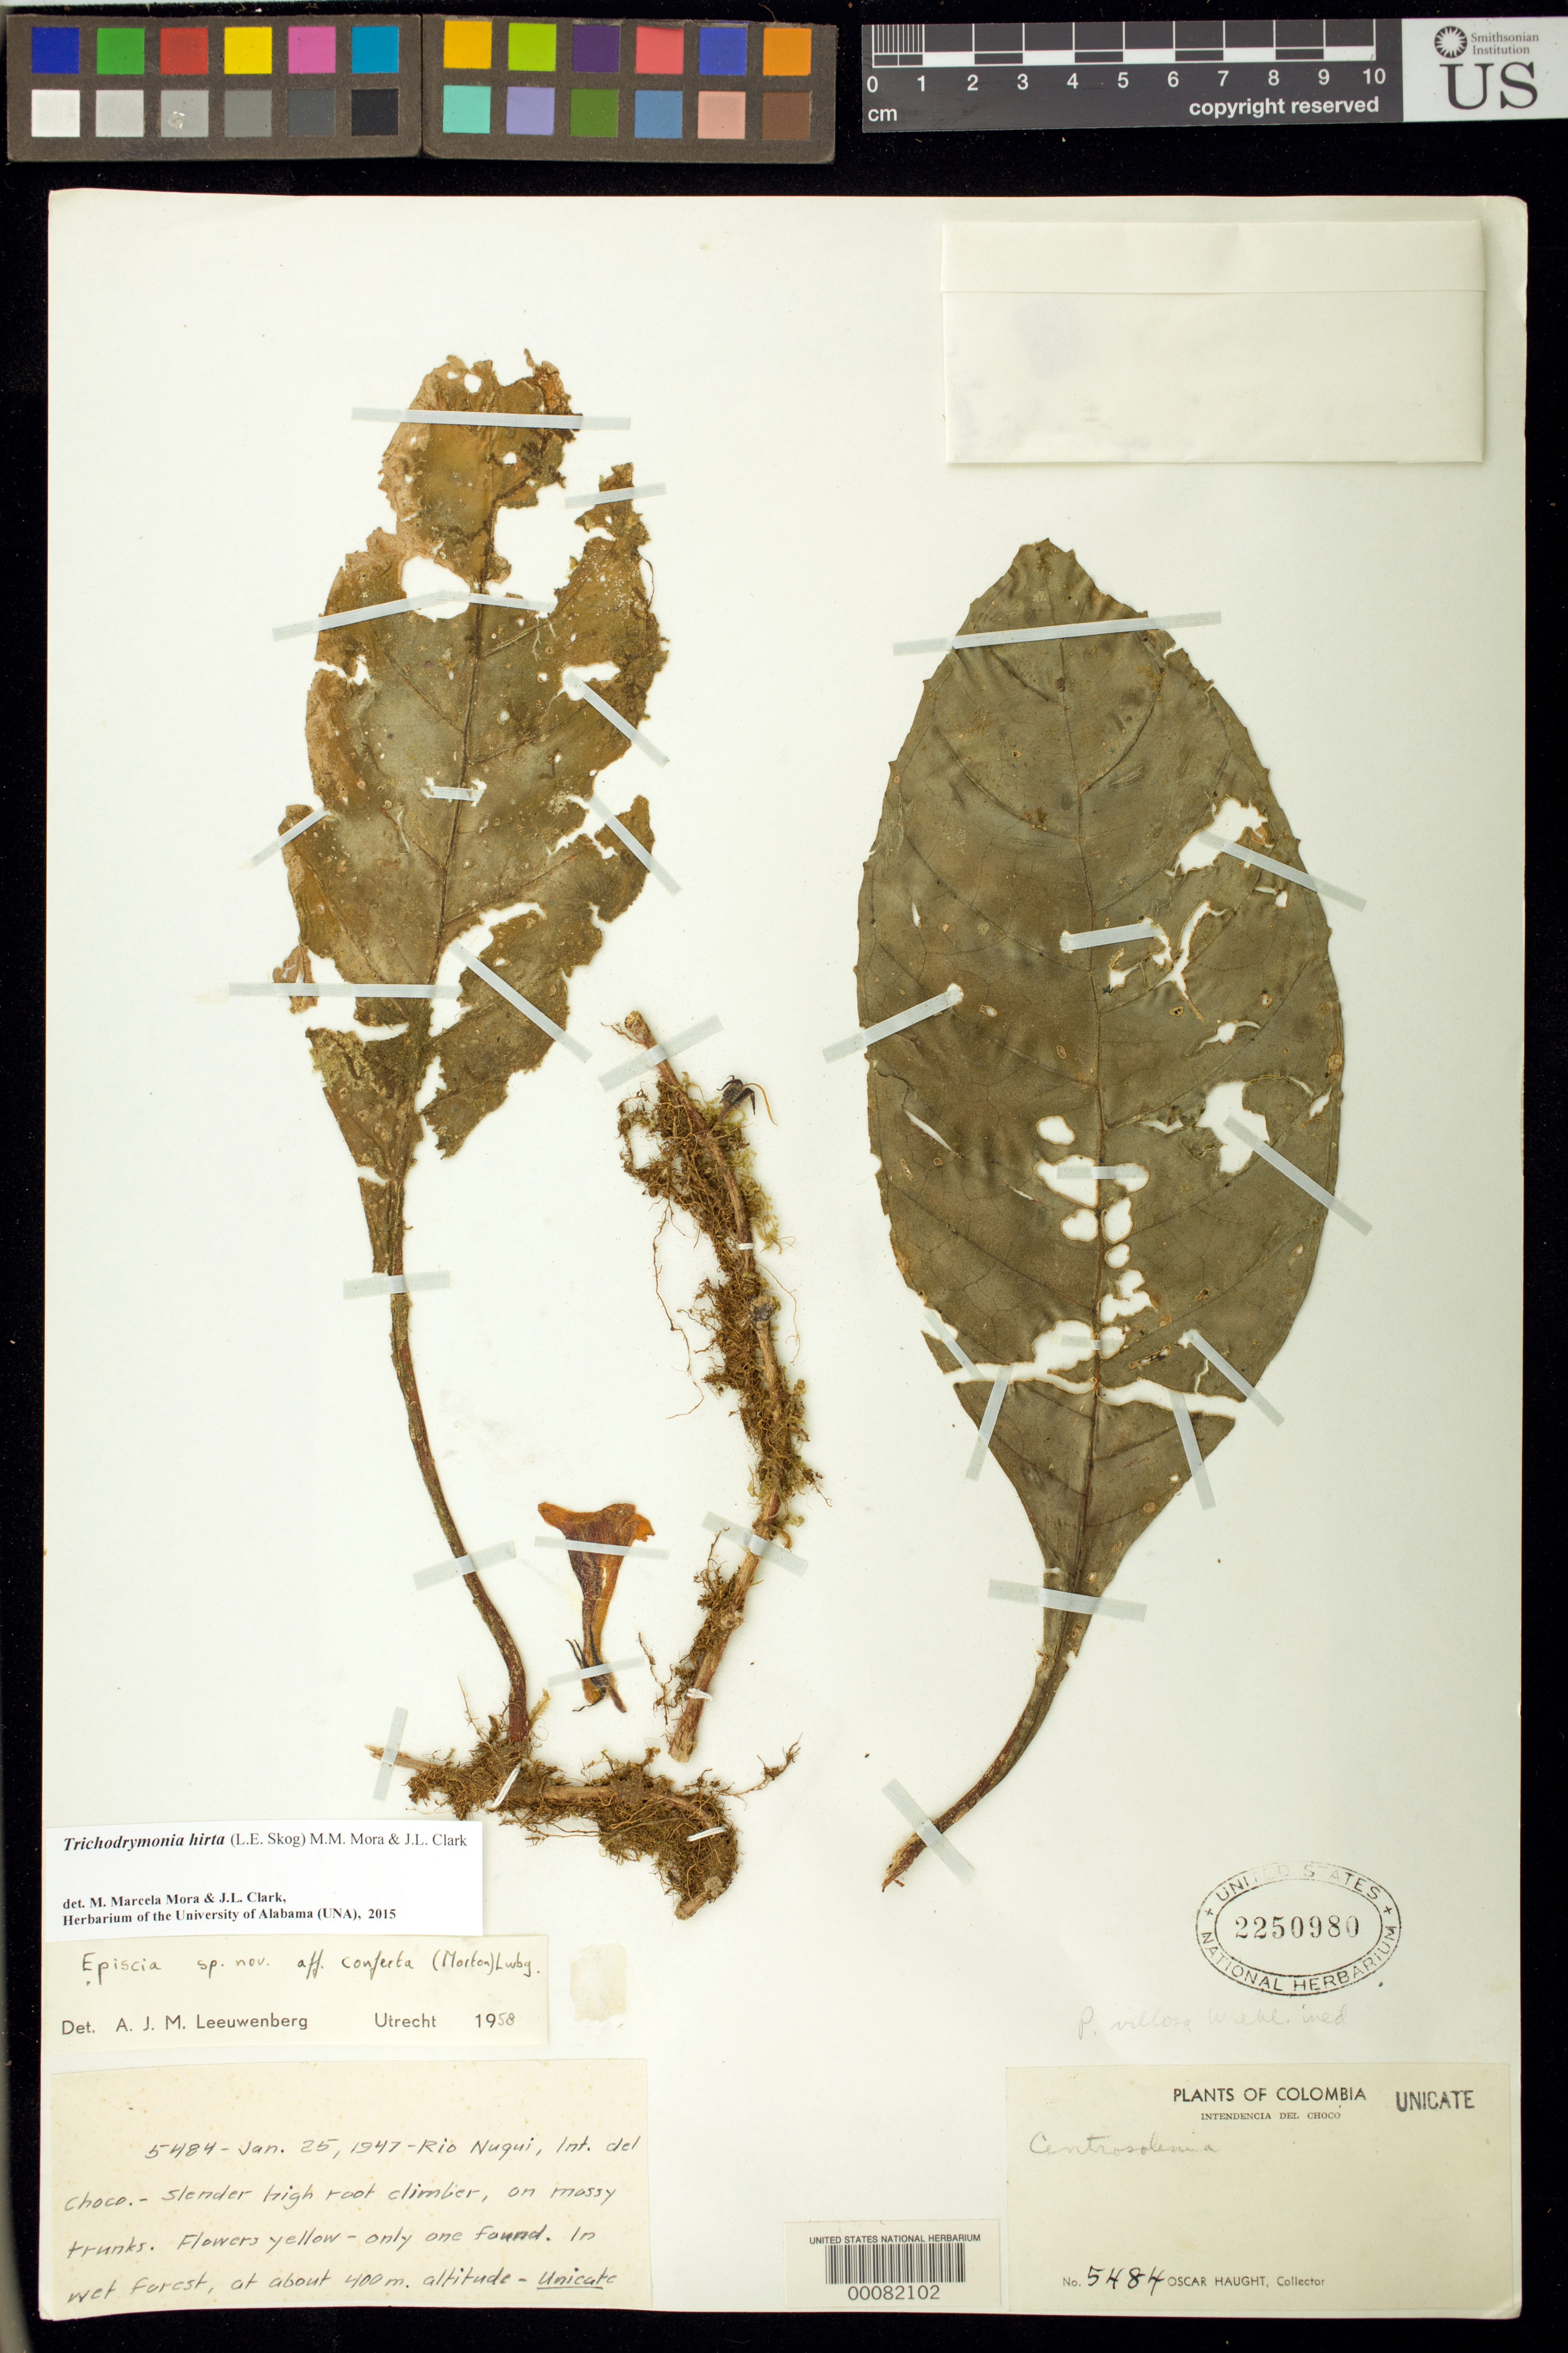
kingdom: Plantae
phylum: Tracheophyta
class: Magnoliopsida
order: Lamiales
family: Gesneriaceae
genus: Trichodrymonia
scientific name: Trichodrymonia hirta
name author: (L.E. Skog) M.M. Mora & J.L. Clark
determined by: Mora, M. M.; Clark, J. L.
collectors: O. L. Haught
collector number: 5484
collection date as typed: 25 Jan 1947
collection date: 1947-01-25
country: Colombia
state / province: Chocó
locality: Rio Nuqui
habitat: In wet forest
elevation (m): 400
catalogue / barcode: US 2250980